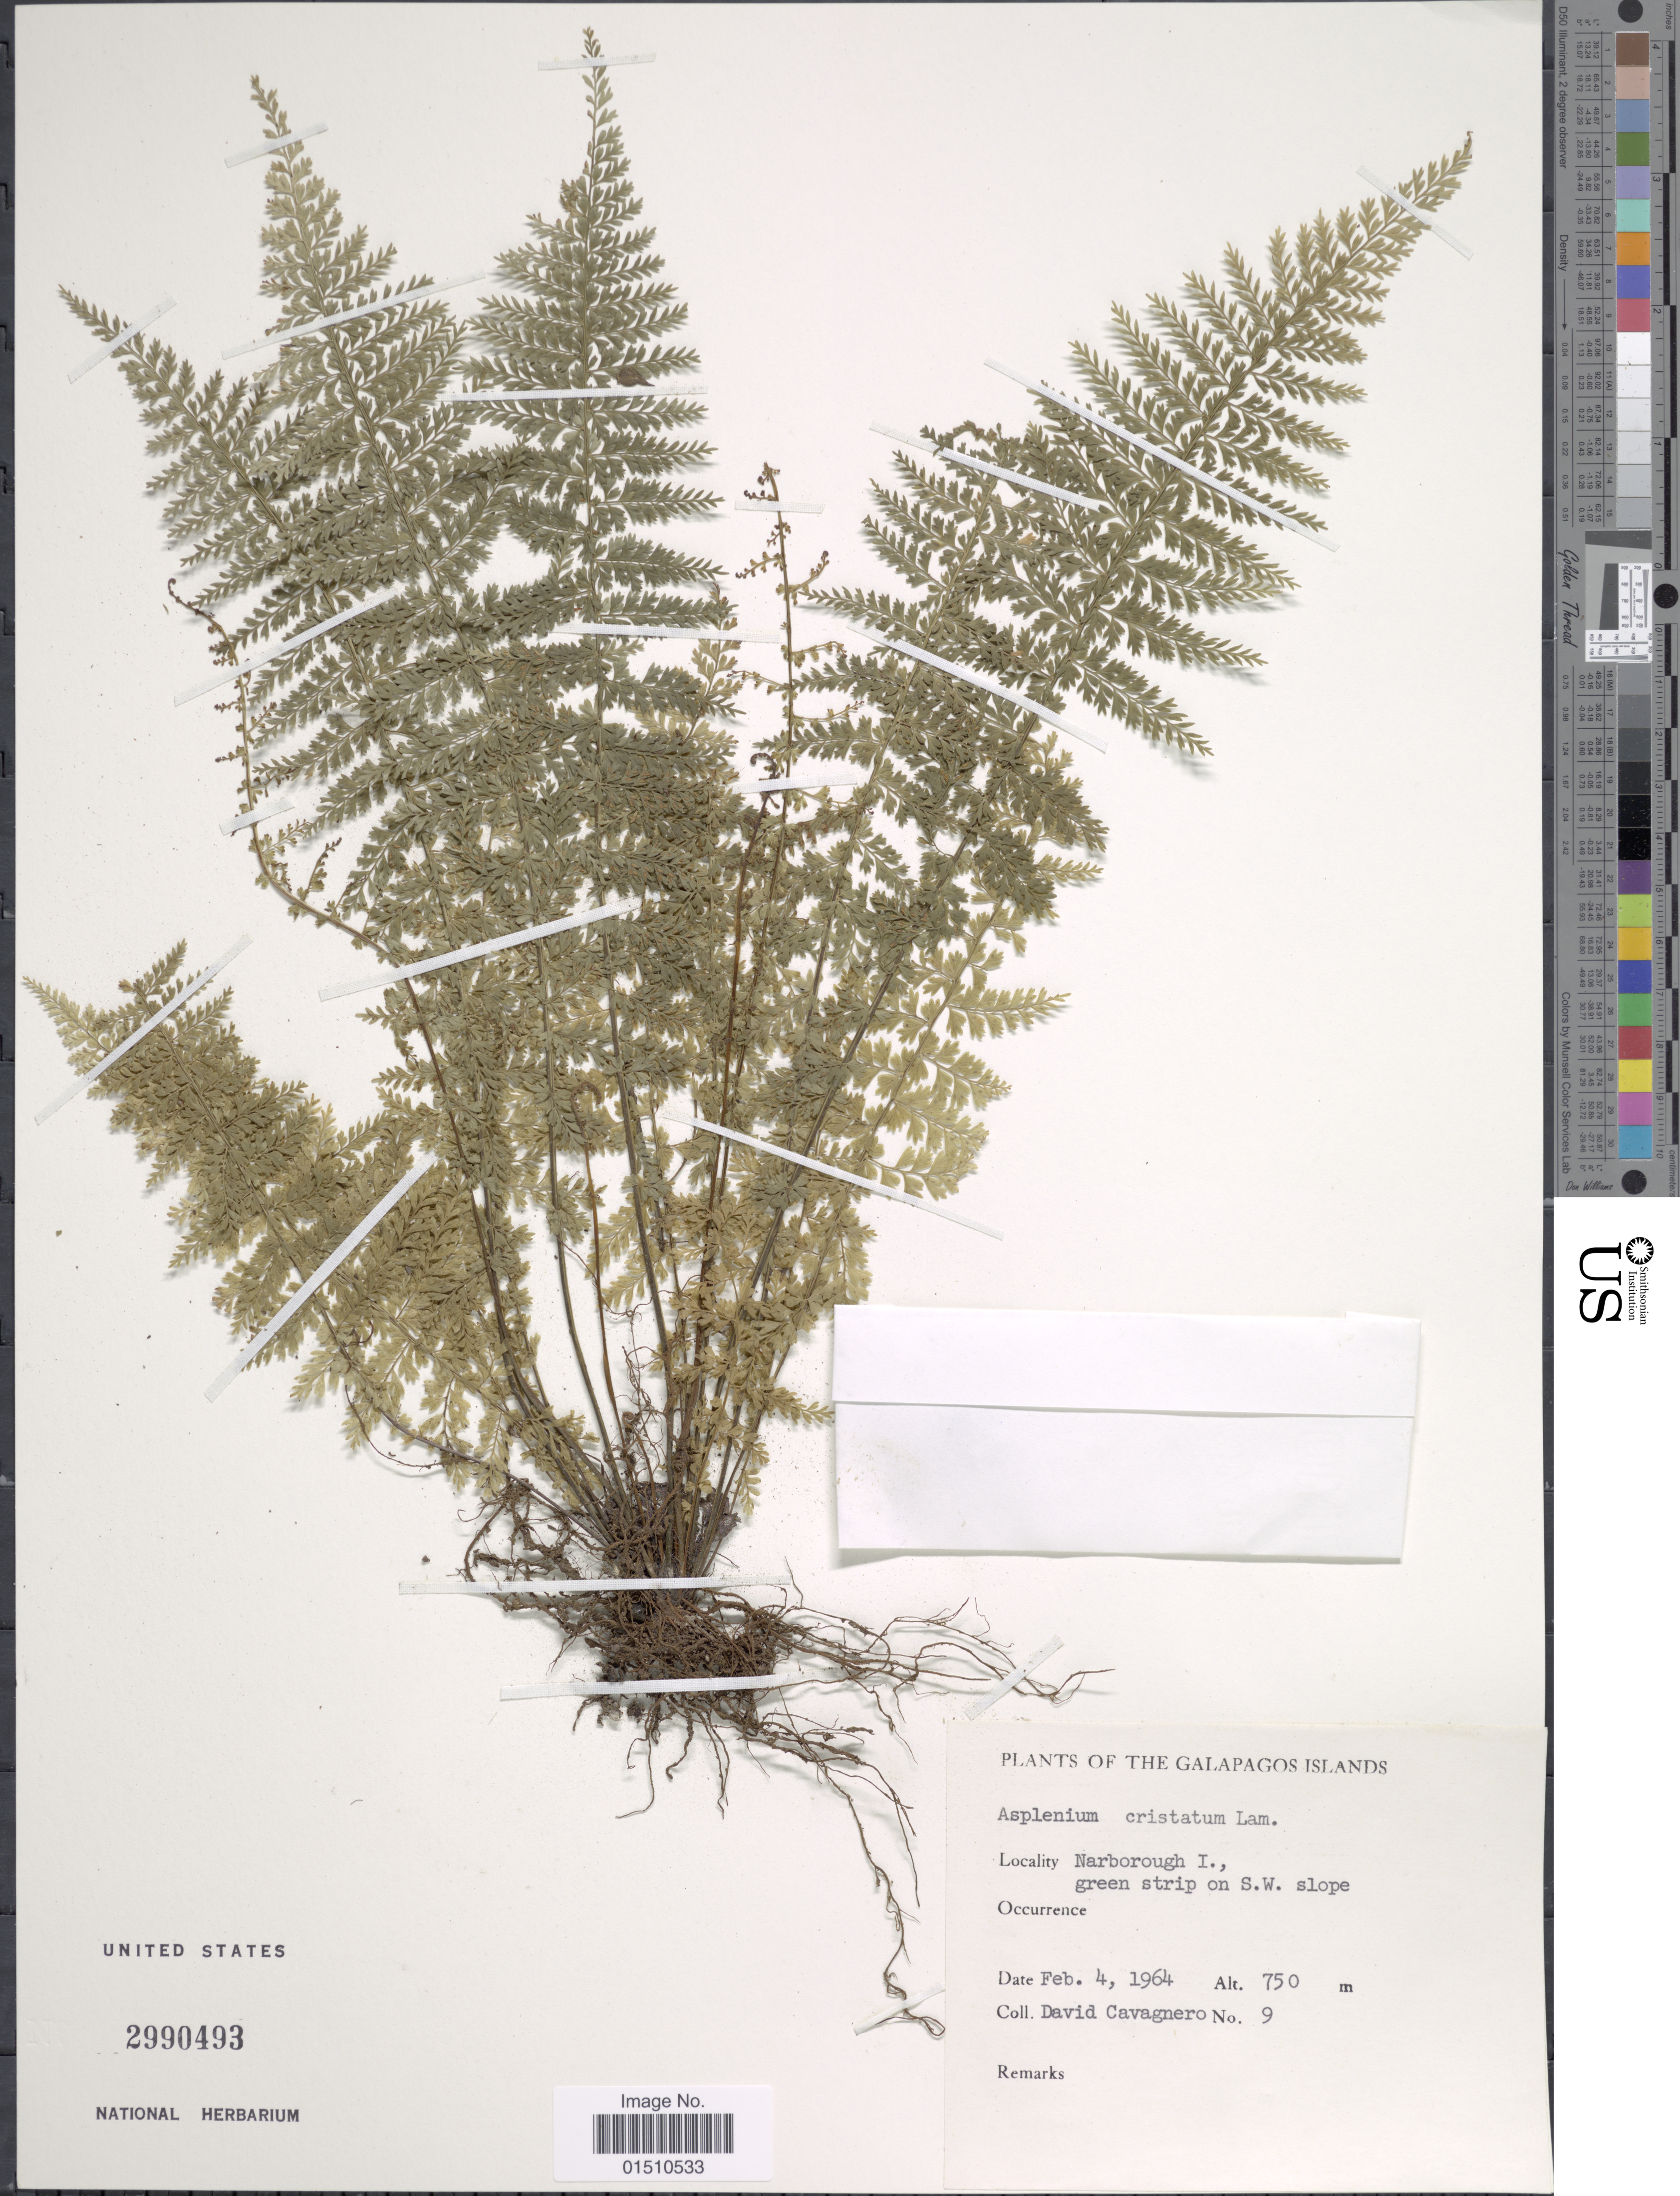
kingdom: Plantae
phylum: Tracheophyta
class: Polypodiopsida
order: Polypodiales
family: Aspleniaceae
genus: Asplenium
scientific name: Asplenium cristatum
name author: Lam.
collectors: D. Cavagnaro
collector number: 9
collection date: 1964-02-04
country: Ecuador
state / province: Colón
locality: The Galapagos Islands, Narborough I., green strip on S.W. slope.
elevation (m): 750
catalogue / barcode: US 2990493